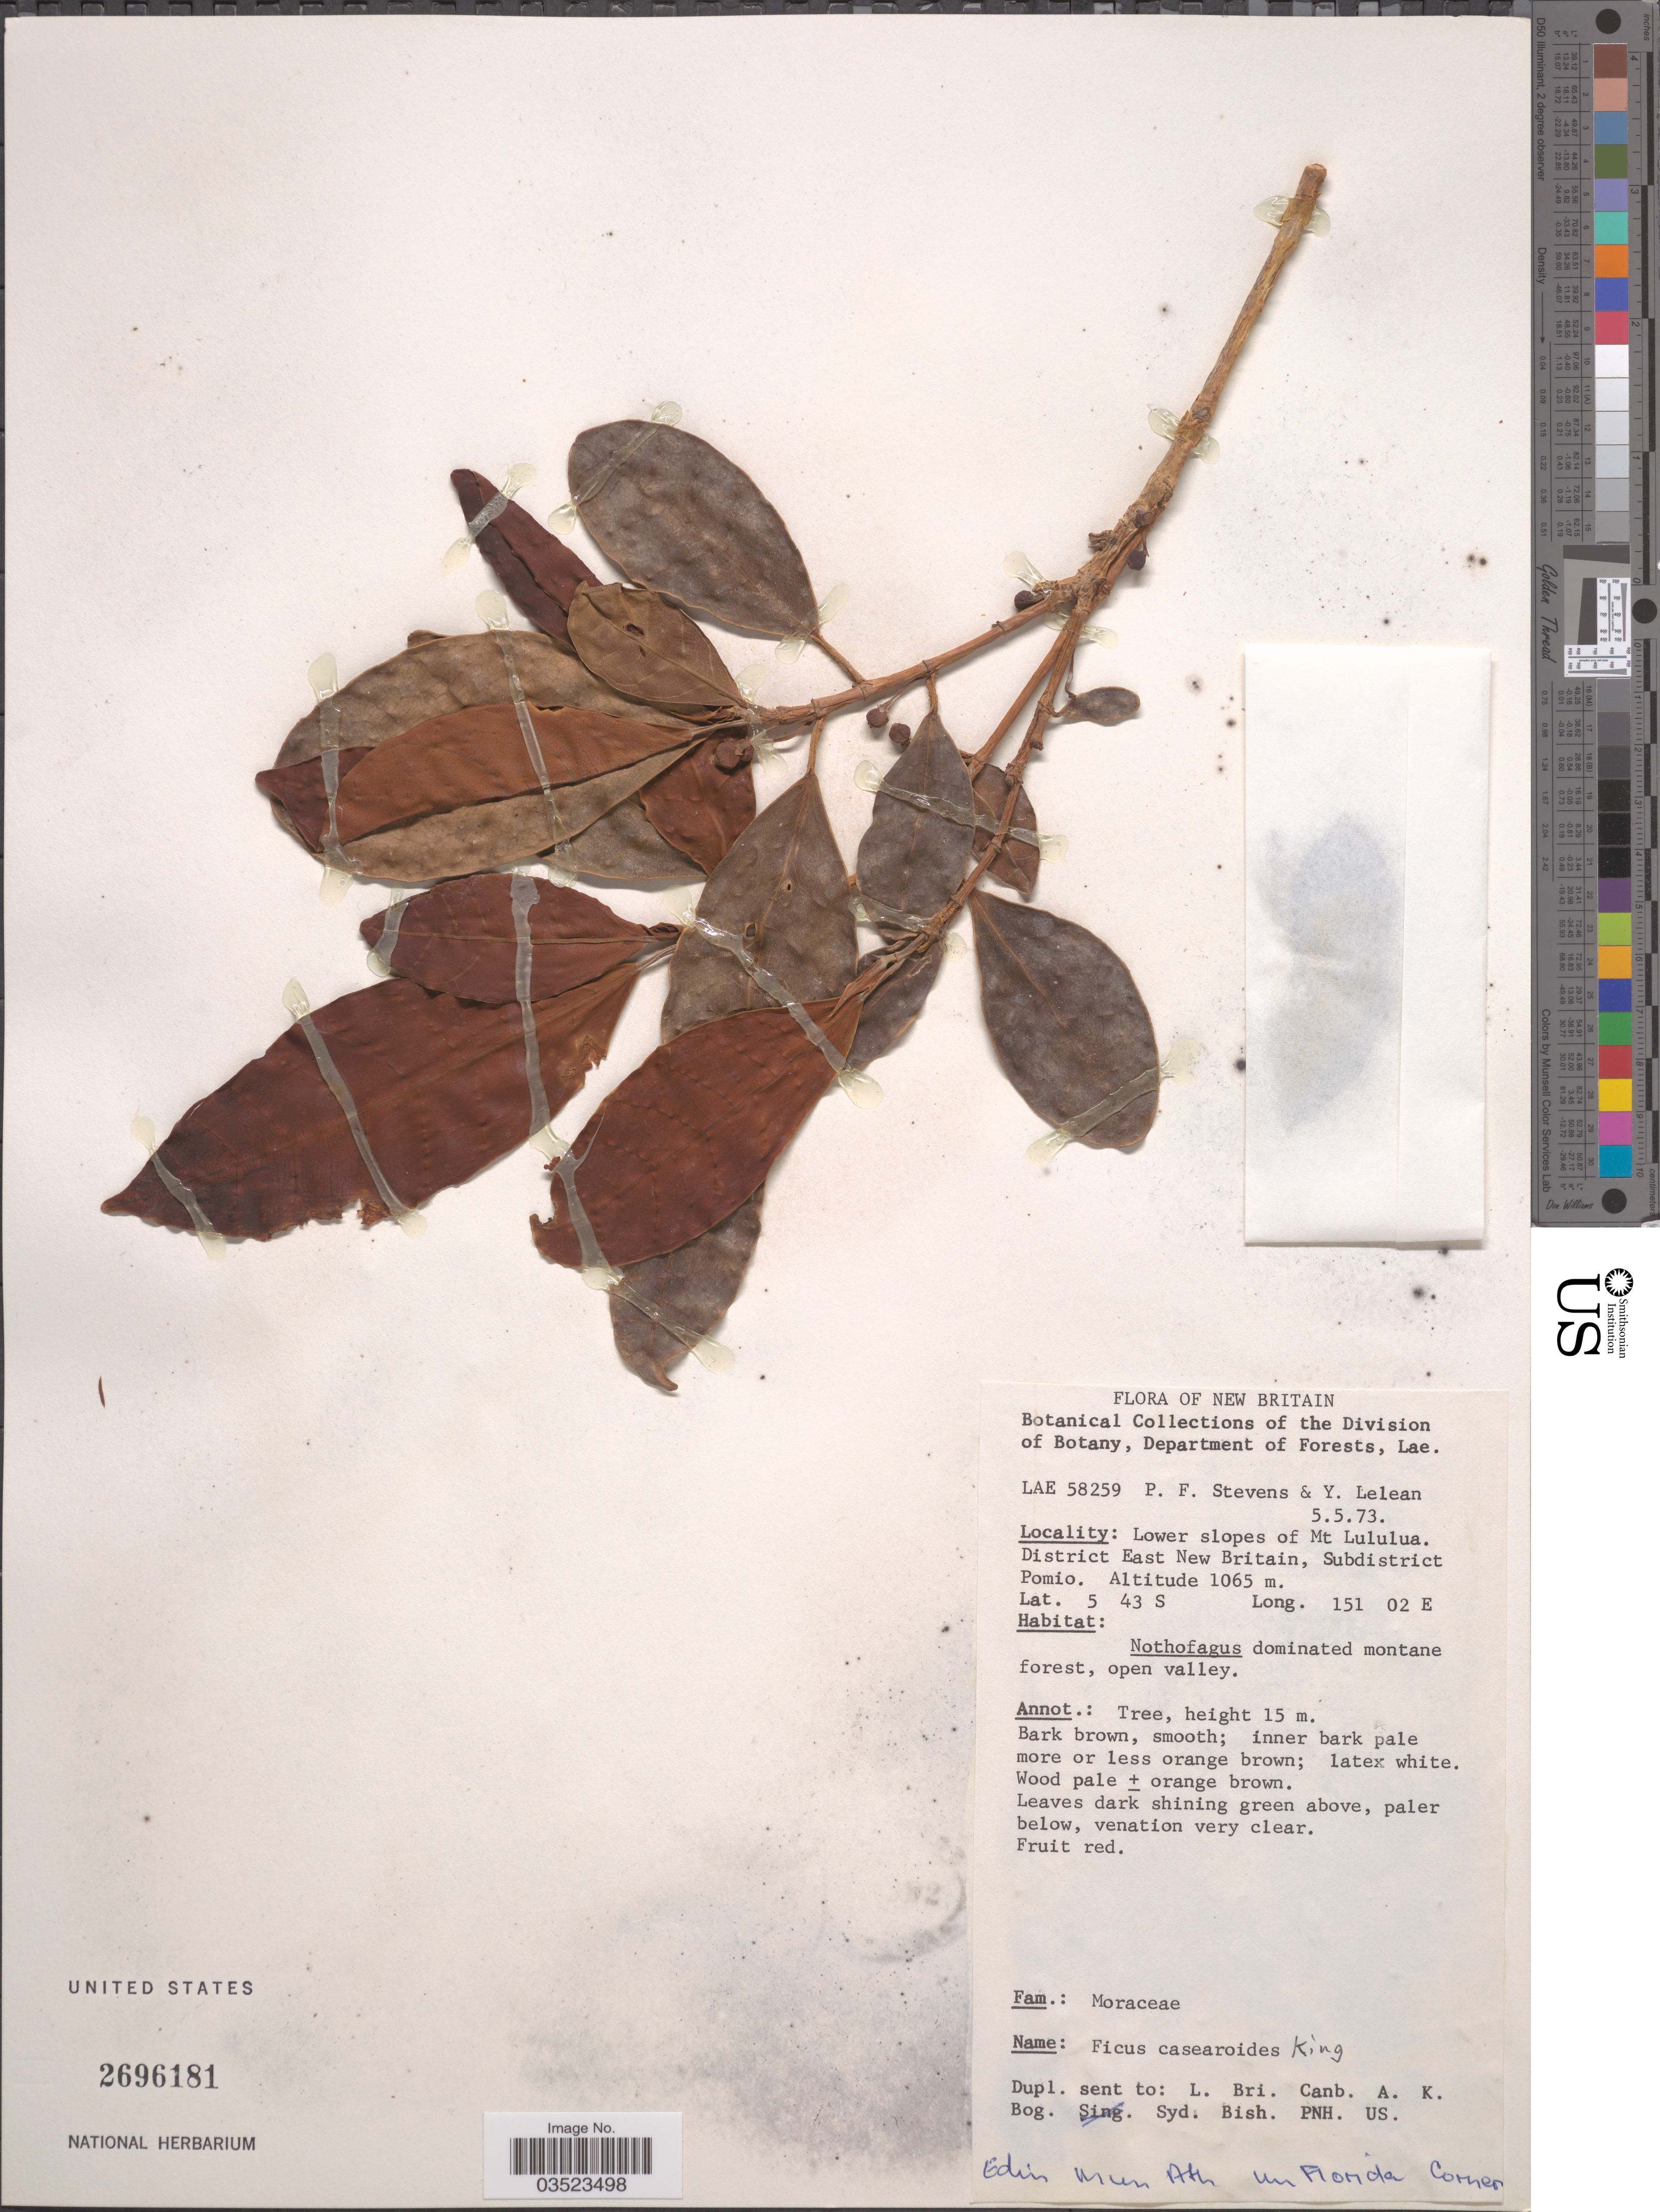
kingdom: Plantae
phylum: Tracheophyta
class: Magnoliopsida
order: Rosales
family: Moraceae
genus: Ficus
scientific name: Ficus casearioides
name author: King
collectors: P. F. Stevens & Y. Lelean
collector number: LAE58259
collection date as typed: Transcribed d/m/y: 5/5/73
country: Papua New Guinea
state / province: East New Britain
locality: New Britain. Lower slopes of Mt Lululua. District East New Britain, Subdistrict Pomio.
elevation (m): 1065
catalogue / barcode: US 2696181